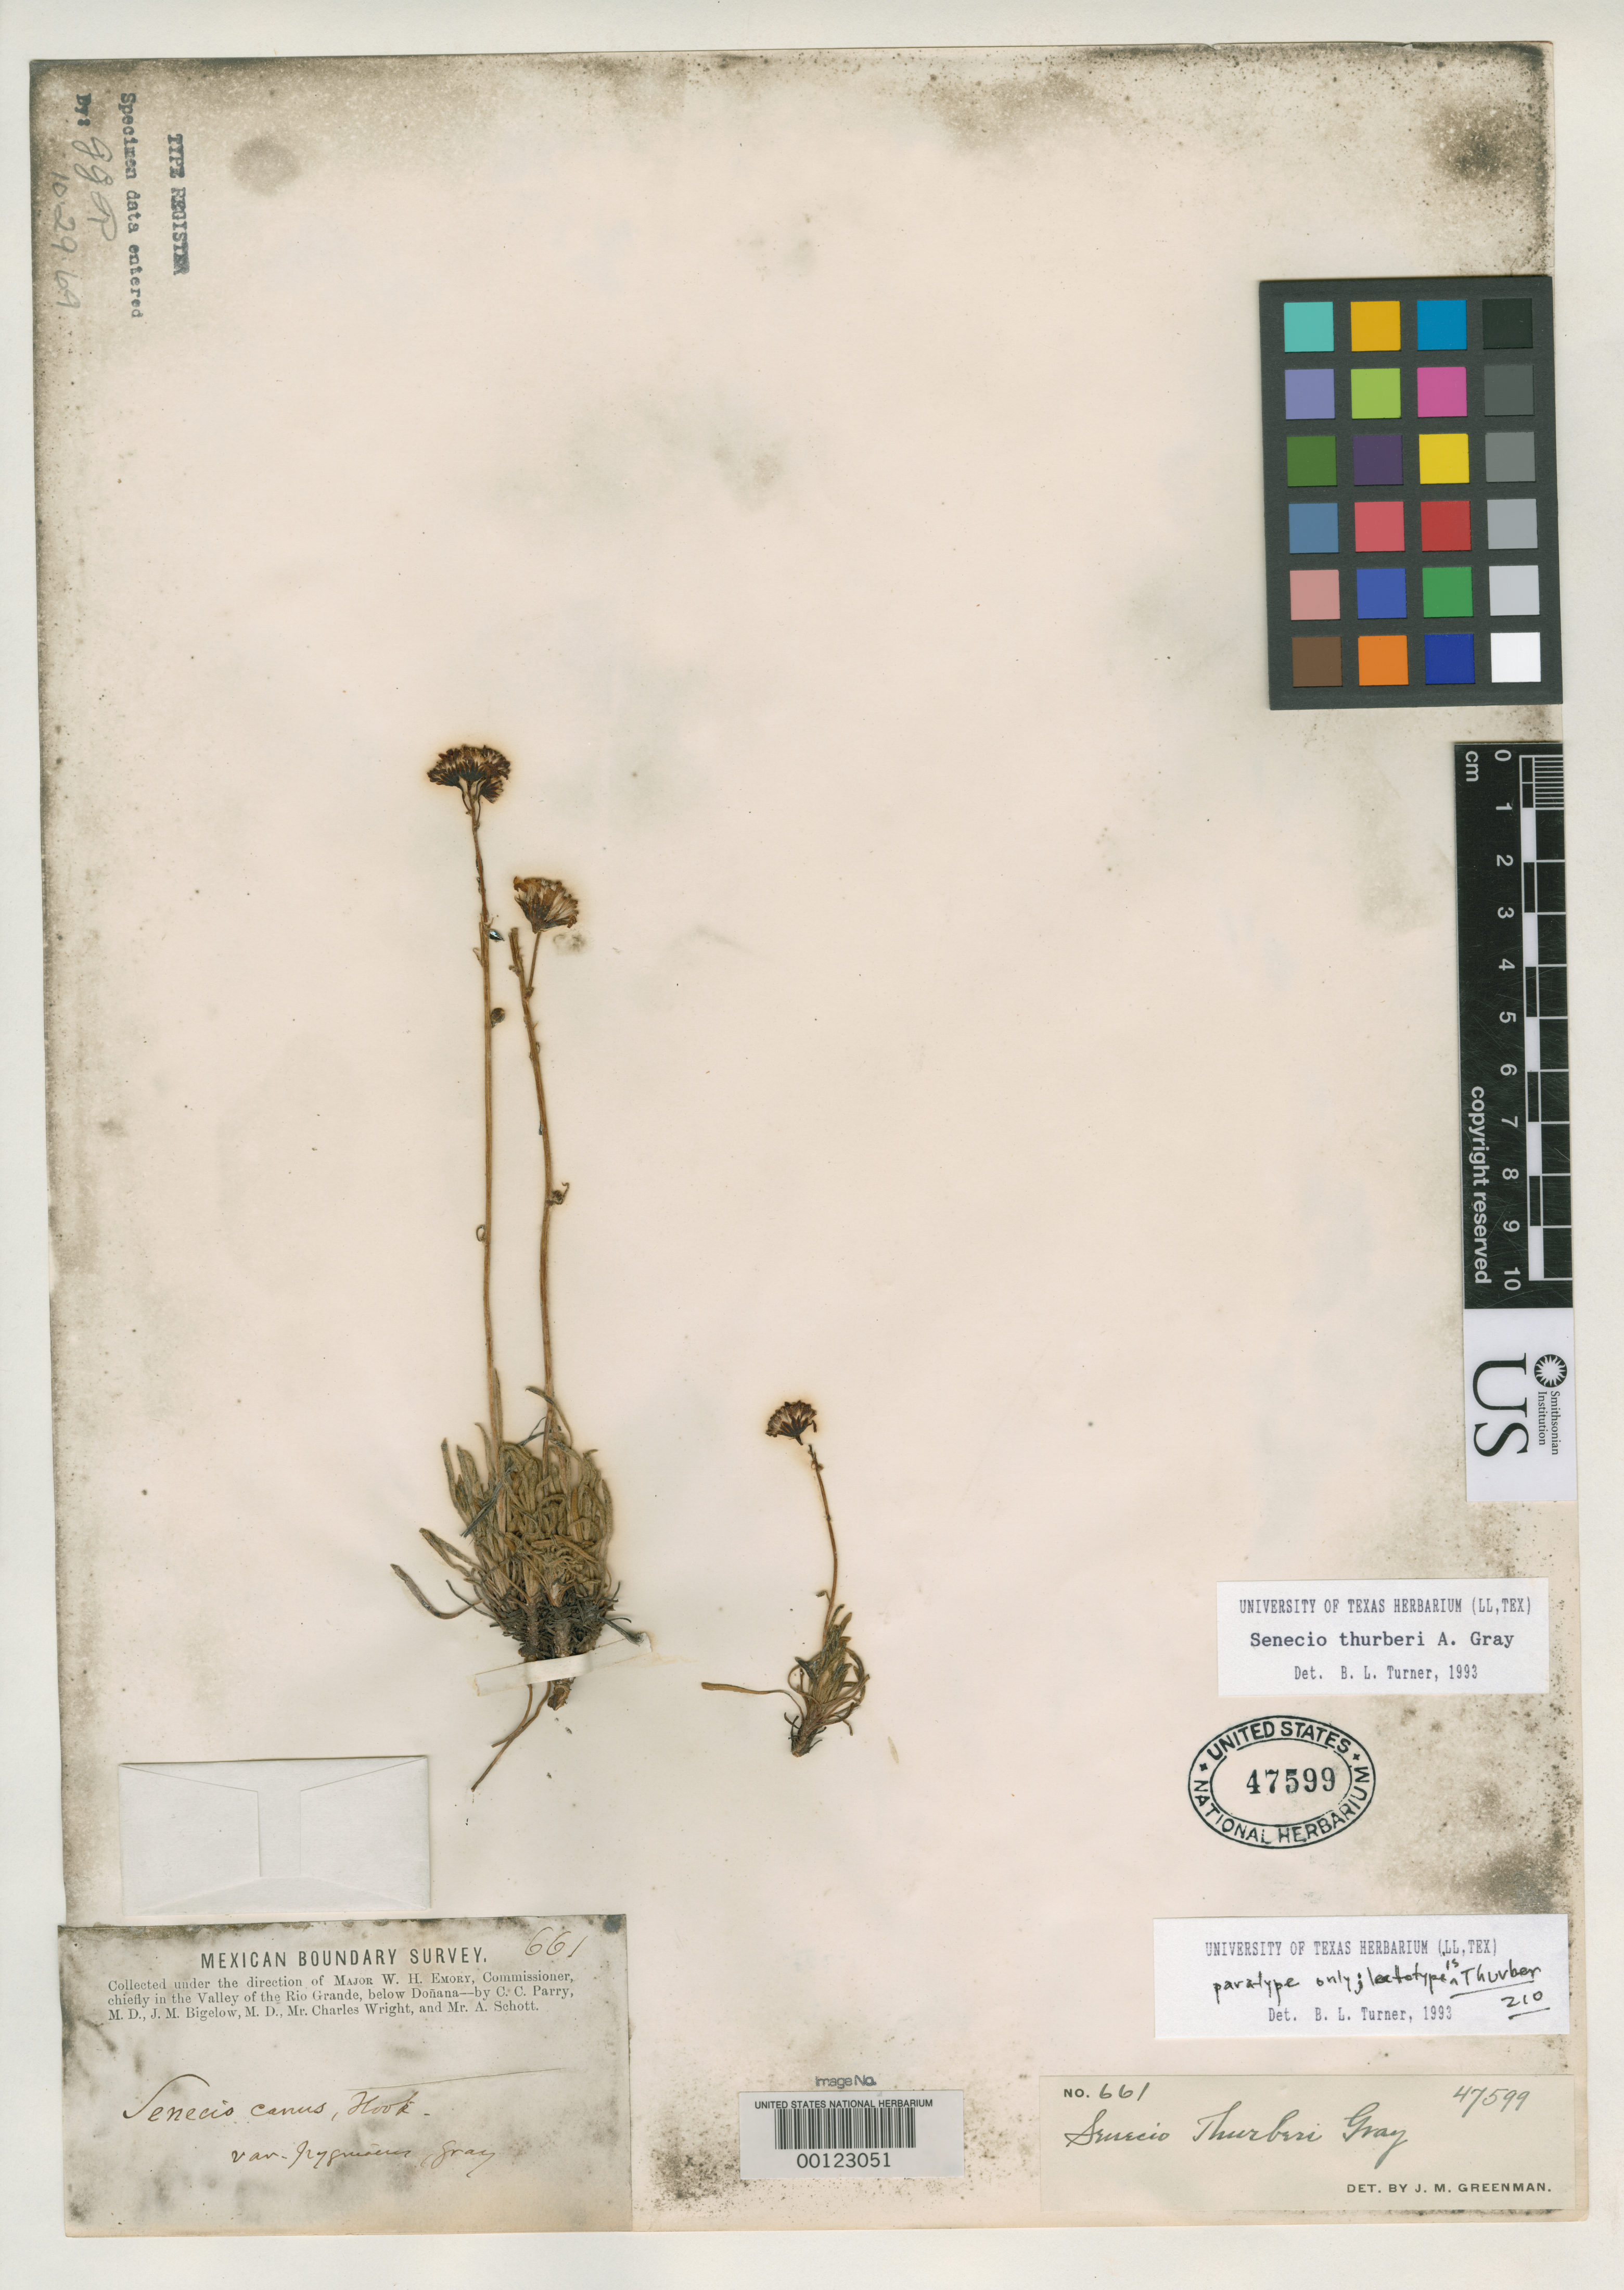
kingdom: Plantae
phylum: Tracheophyta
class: Magnoliopsida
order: Asterales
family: Asteraceae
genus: Senecio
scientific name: Senecio canus var. pygmaea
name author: A. Gray in Emory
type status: Type Collection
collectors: C. Wright & J. M. Bigelow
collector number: Mex. Bound. Surv. 661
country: United States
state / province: New Mexico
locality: Cobre.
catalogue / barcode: US 47599